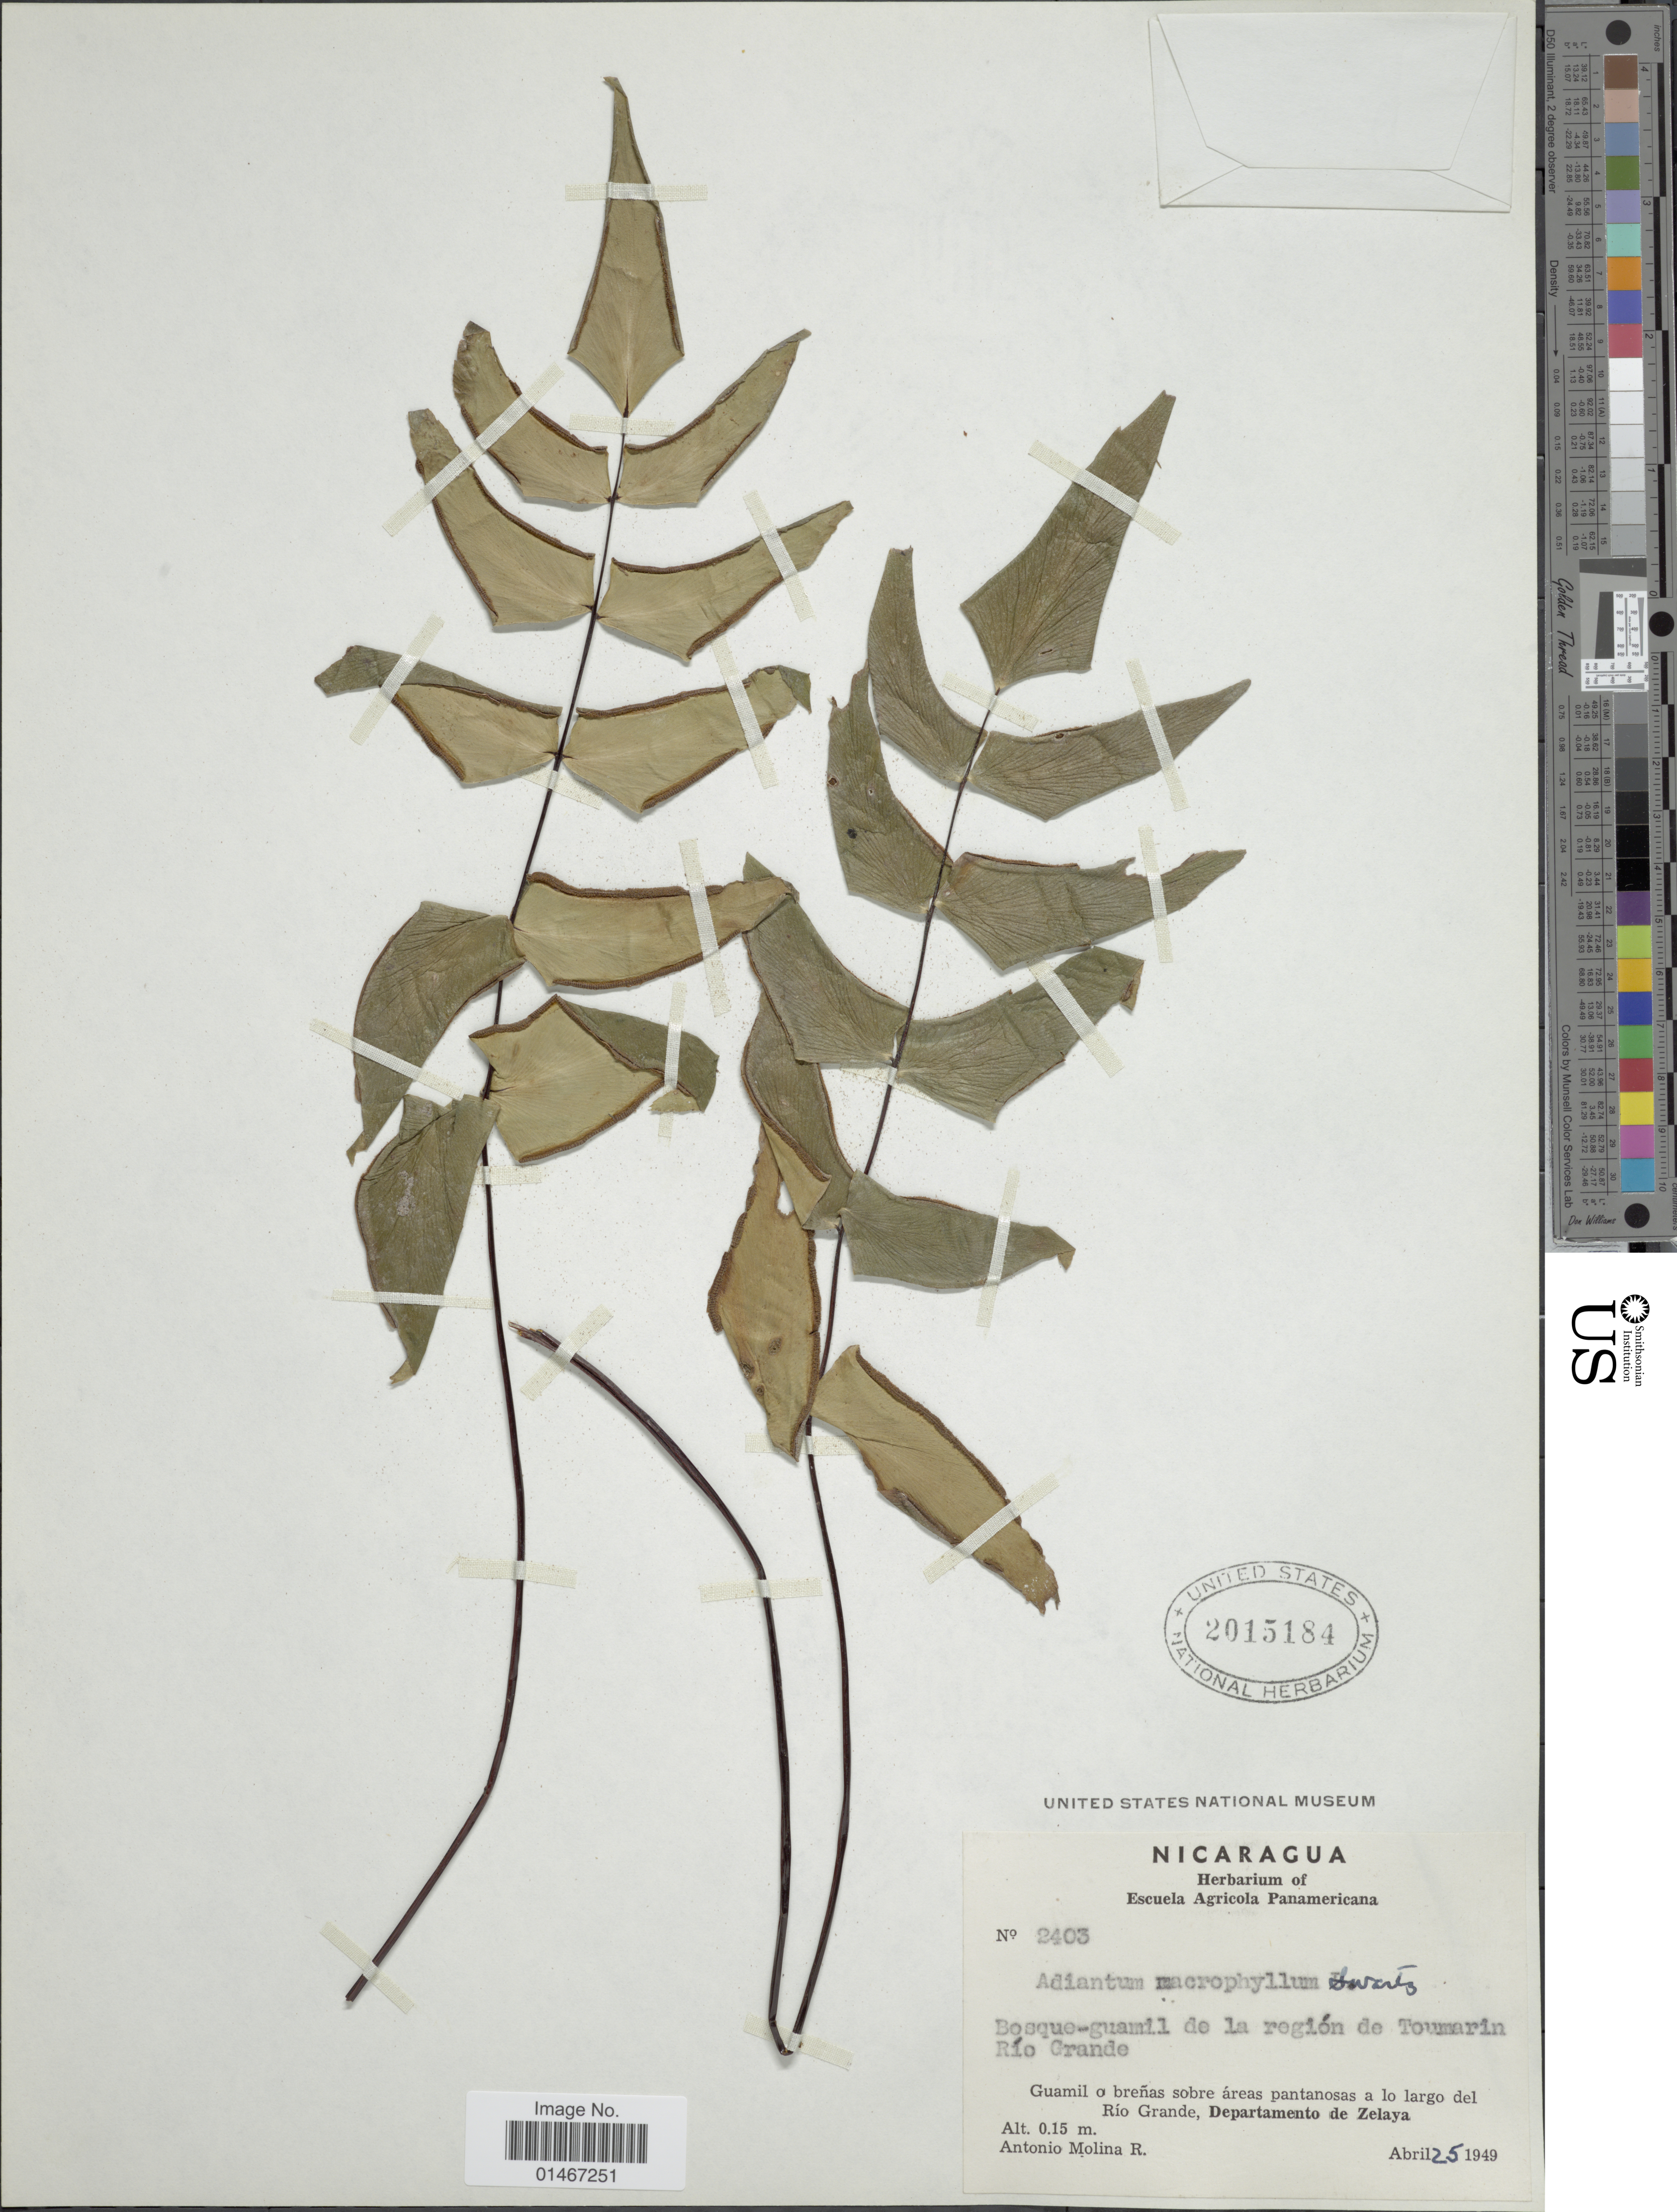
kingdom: Plantae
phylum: Tracheophyta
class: Polypodiopsida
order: Polypodiales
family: Pteridaceae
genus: Adiantum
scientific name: Adiantum macrophyllum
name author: Sw.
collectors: A. Molina R.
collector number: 2403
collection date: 1949-04-25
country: Nicaragua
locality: Guamil o brenas sobre areas pantanosas a lo largo del Rio Grande, Departamento de Zelaya.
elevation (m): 15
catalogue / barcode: US 2015184